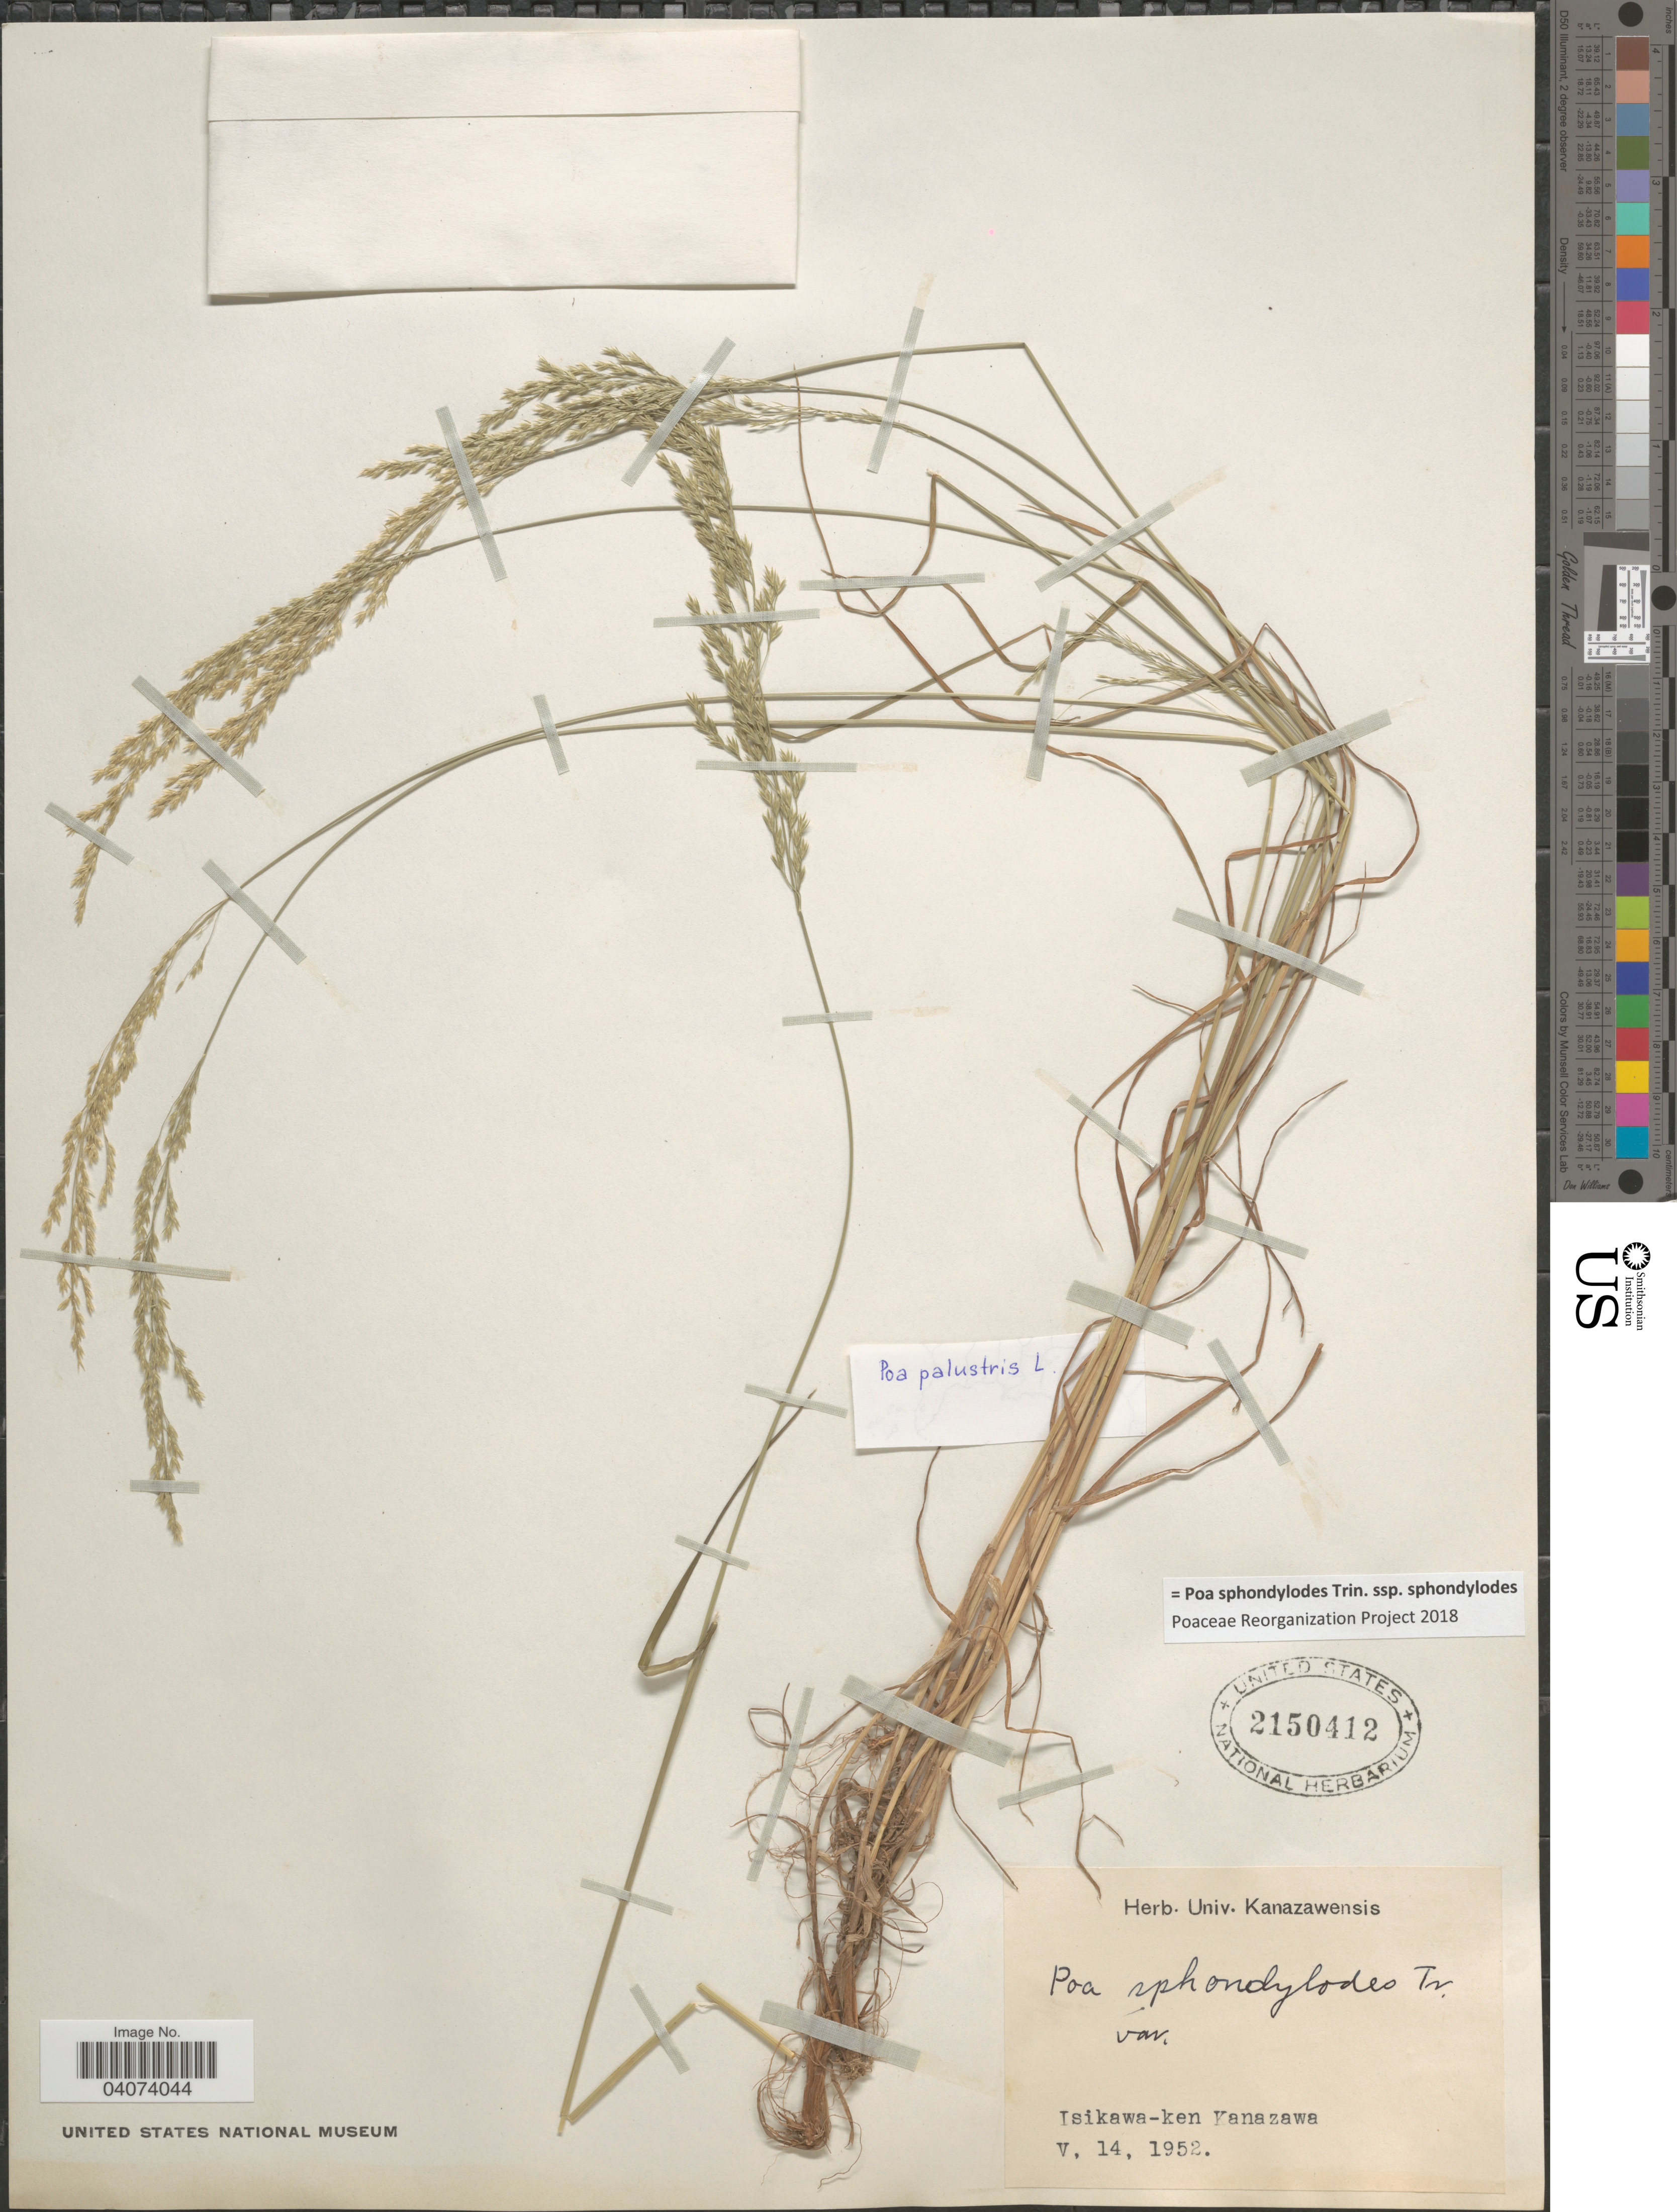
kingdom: Plantae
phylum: Tracheophyta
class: Liliopsida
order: Poales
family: Poaceae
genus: Poa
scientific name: Poa sphondylodes subsp. sphondylodes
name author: Trin.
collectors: Ex Herb. Univ. Kanazawensis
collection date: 1952-05-14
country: Japan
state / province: Isikawa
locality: Isikawa-ken Kanazawa.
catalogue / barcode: US 2150412